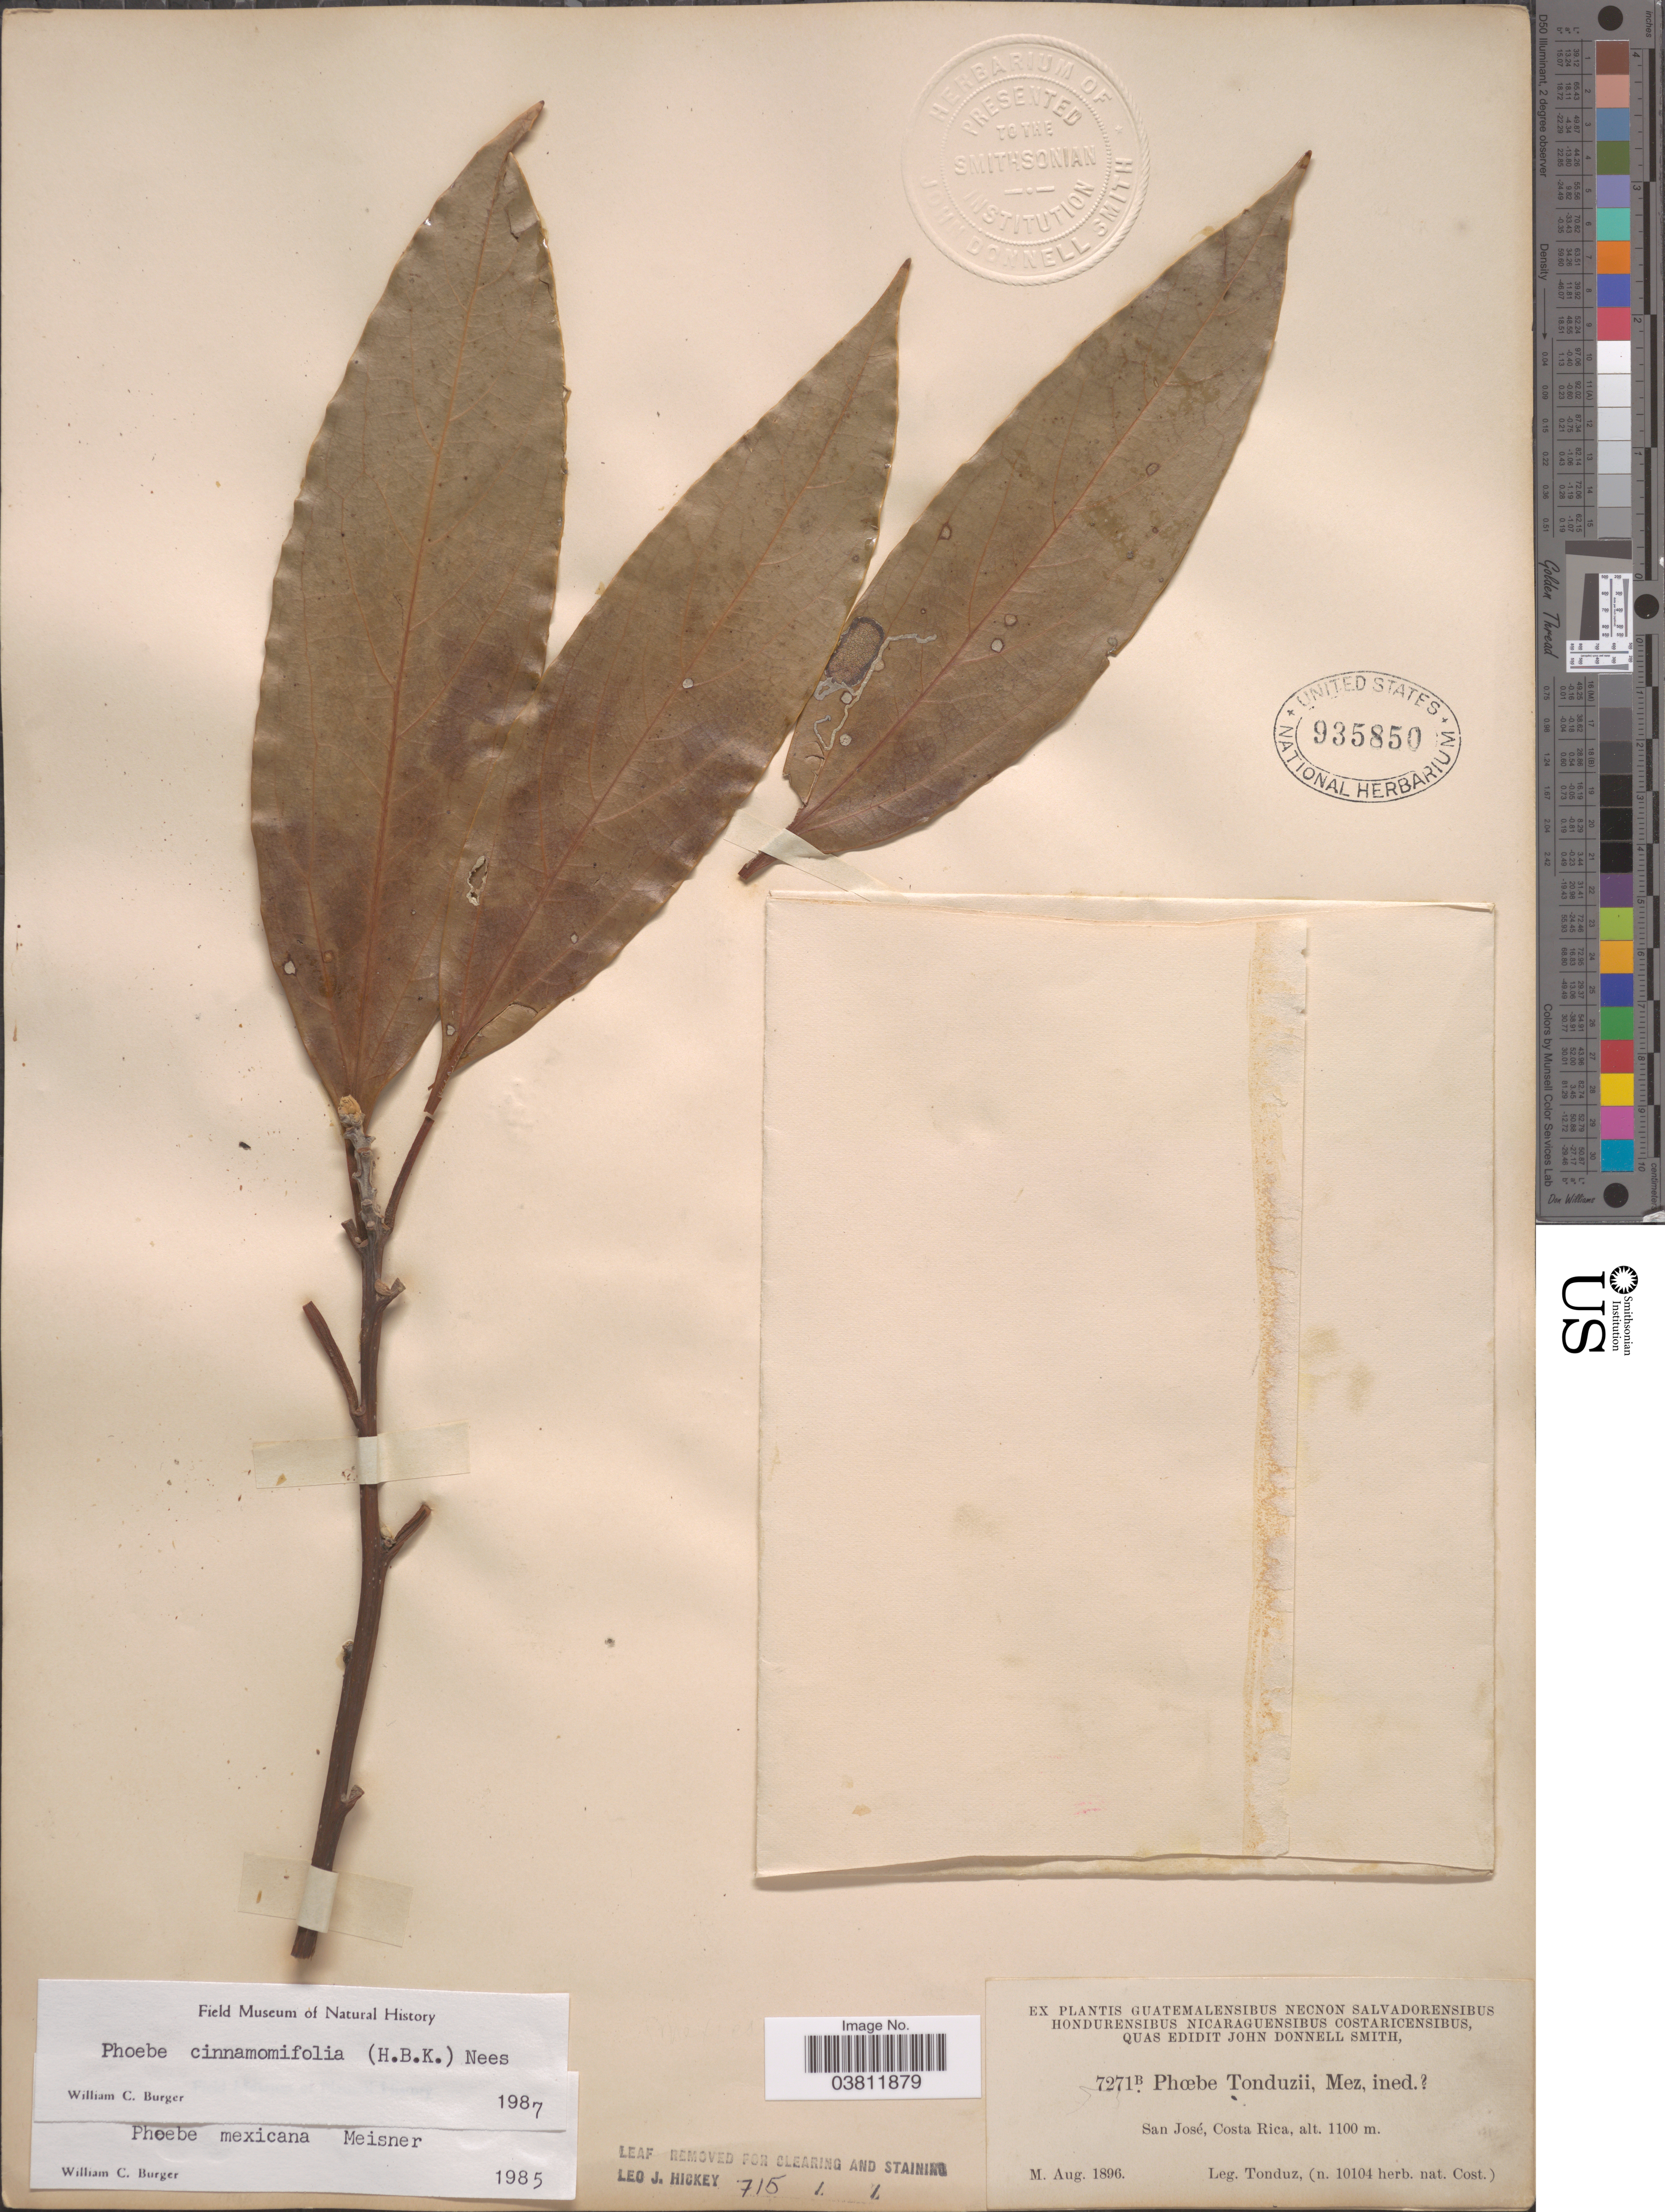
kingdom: Plantae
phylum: Tracheophyta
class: Magnoliopsida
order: Laurales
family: Lauraceae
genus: Phoebe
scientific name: Phoebe cinnamomifolia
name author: (Kunth) Nees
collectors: Tonduz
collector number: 7271B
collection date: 1896-08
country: Costa Rica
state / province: San José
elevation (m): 1100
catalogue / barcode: US 935850